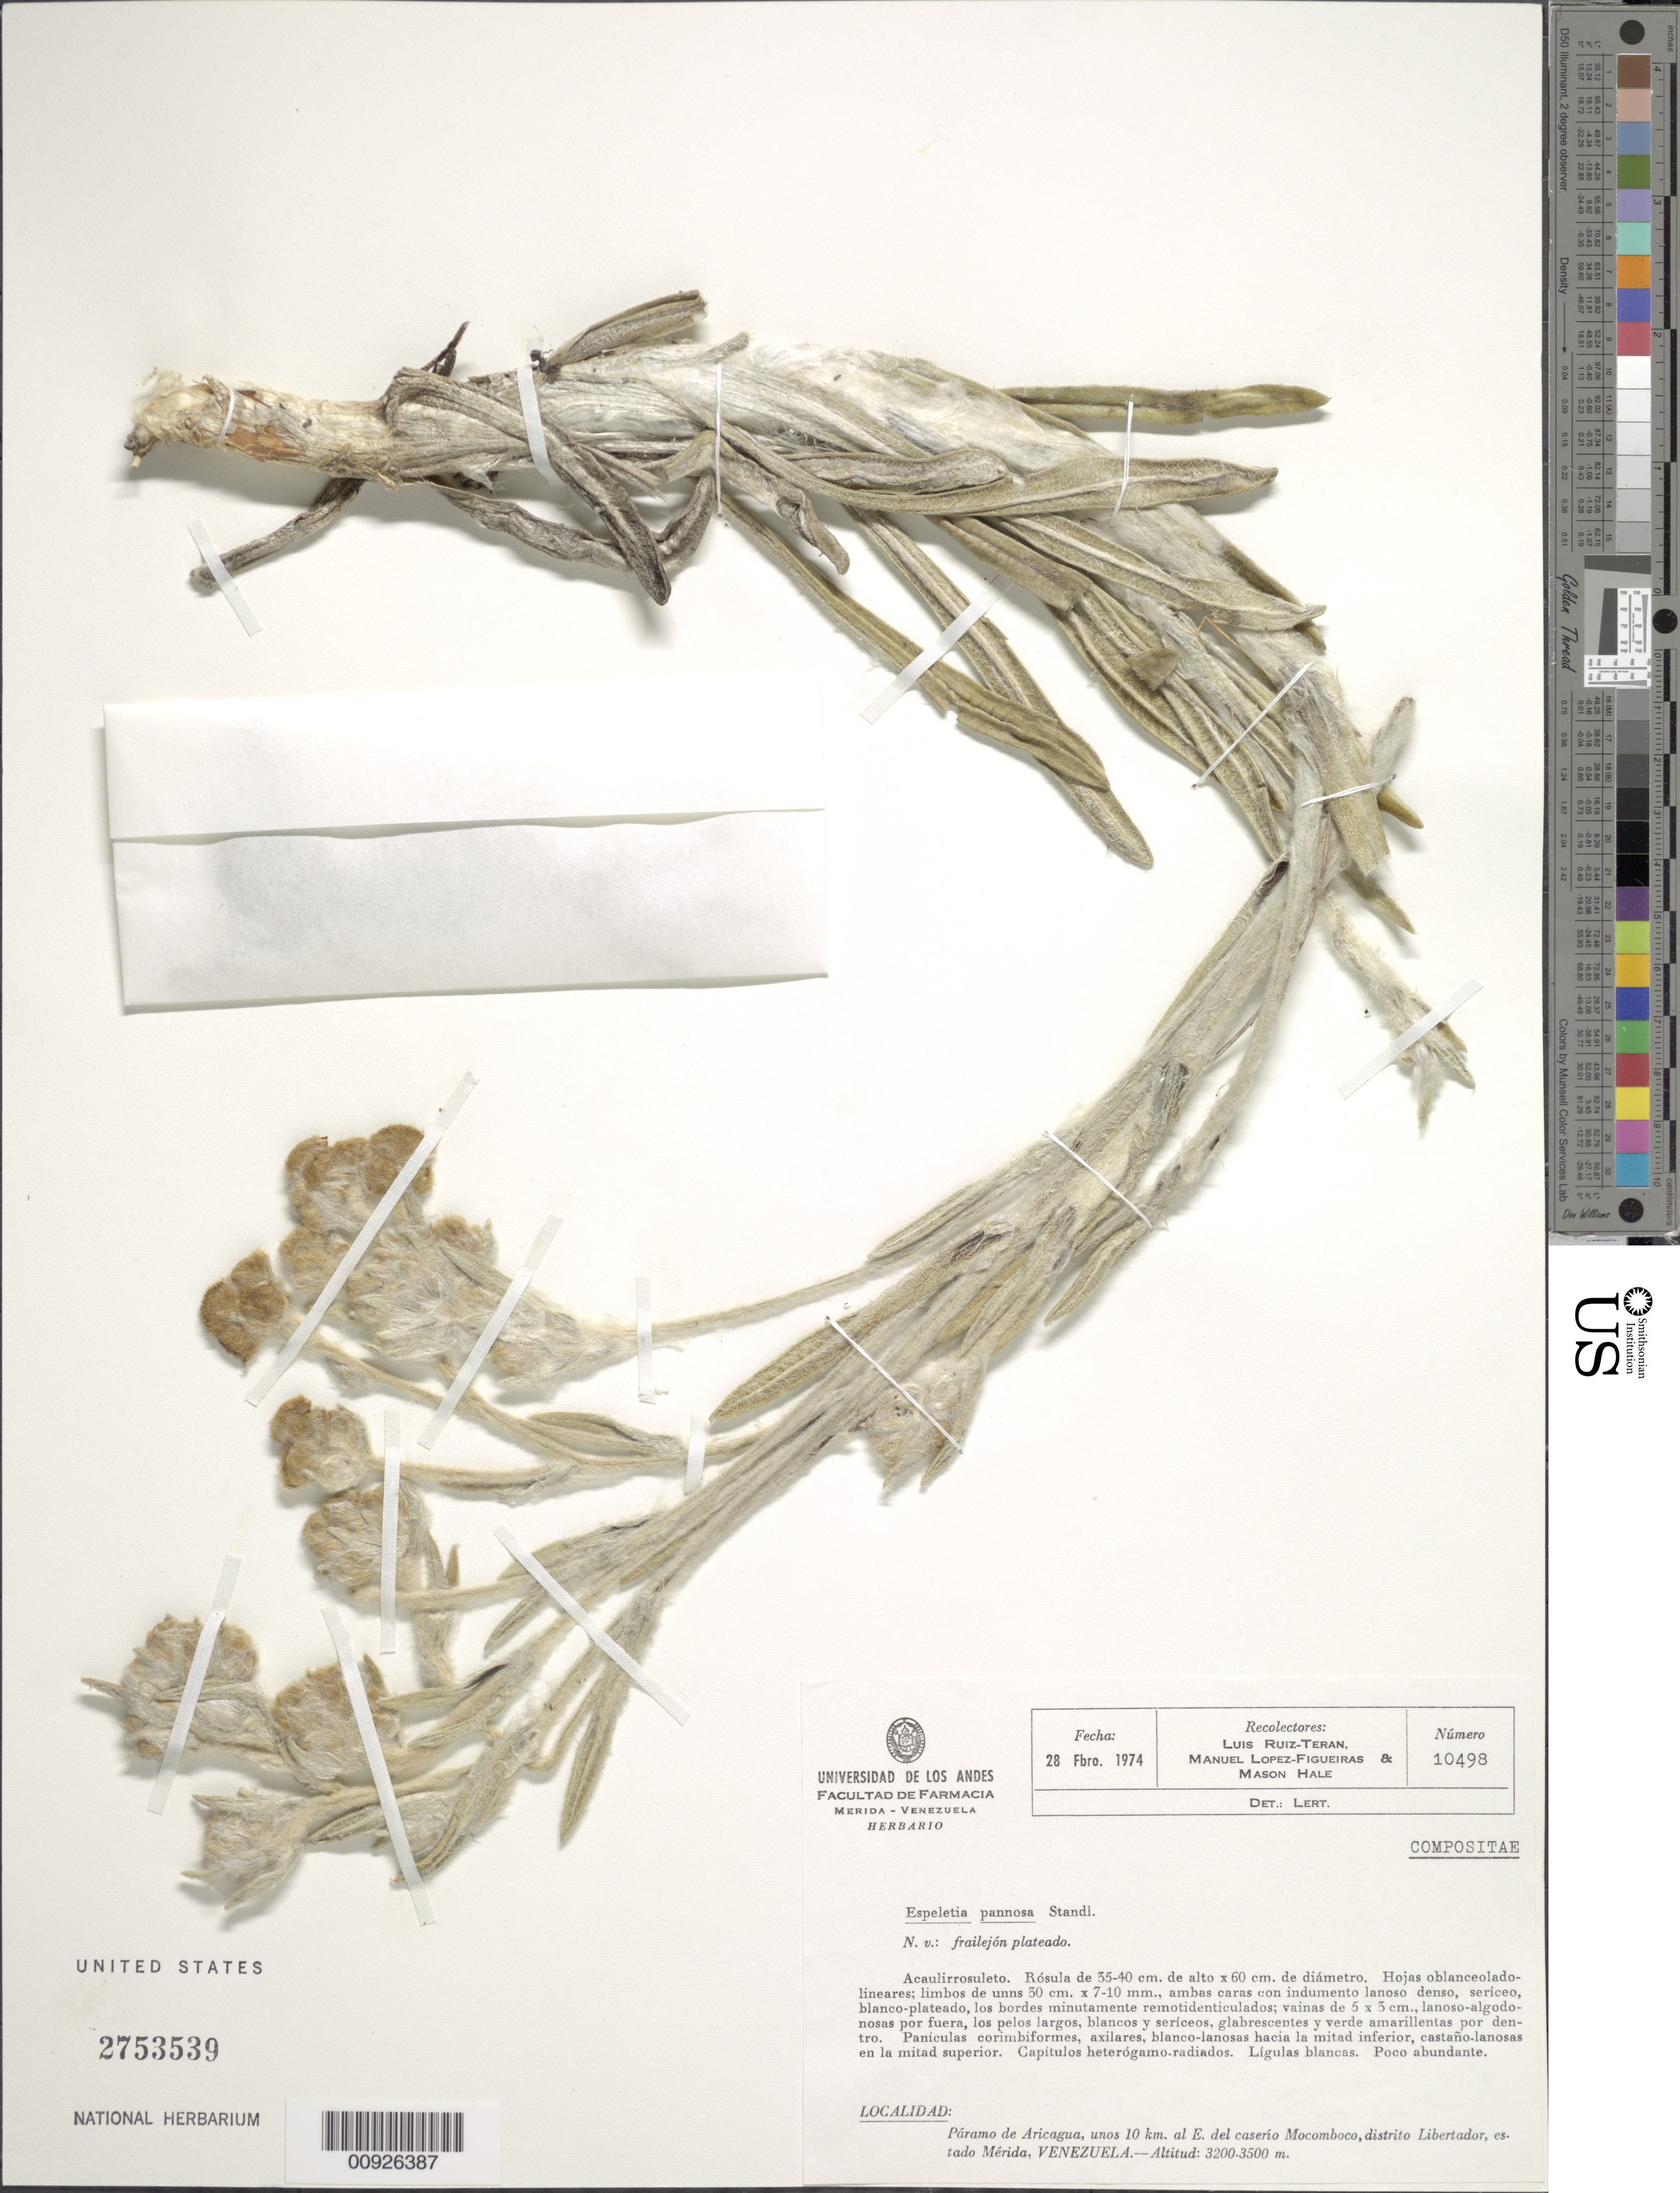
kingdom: Plantae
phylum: Tracheophyta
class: Magnoliopsida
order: Asterales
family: Asteraceae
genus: Espeletiopsis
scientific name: Espeletiopsis pannosa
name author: (Standl.) Cuatrec.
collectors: L. E. Ruíz-Terán, M. López Figueiras & M. Hale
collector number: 10498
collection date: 1974-02-28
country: Venezuela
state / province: Mérida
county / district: Libertador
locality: P. de Aricagua. Unos 10 km al E del caserío Mocomboco, distrito Libertador.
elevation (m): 3200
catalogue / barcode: US 2753539